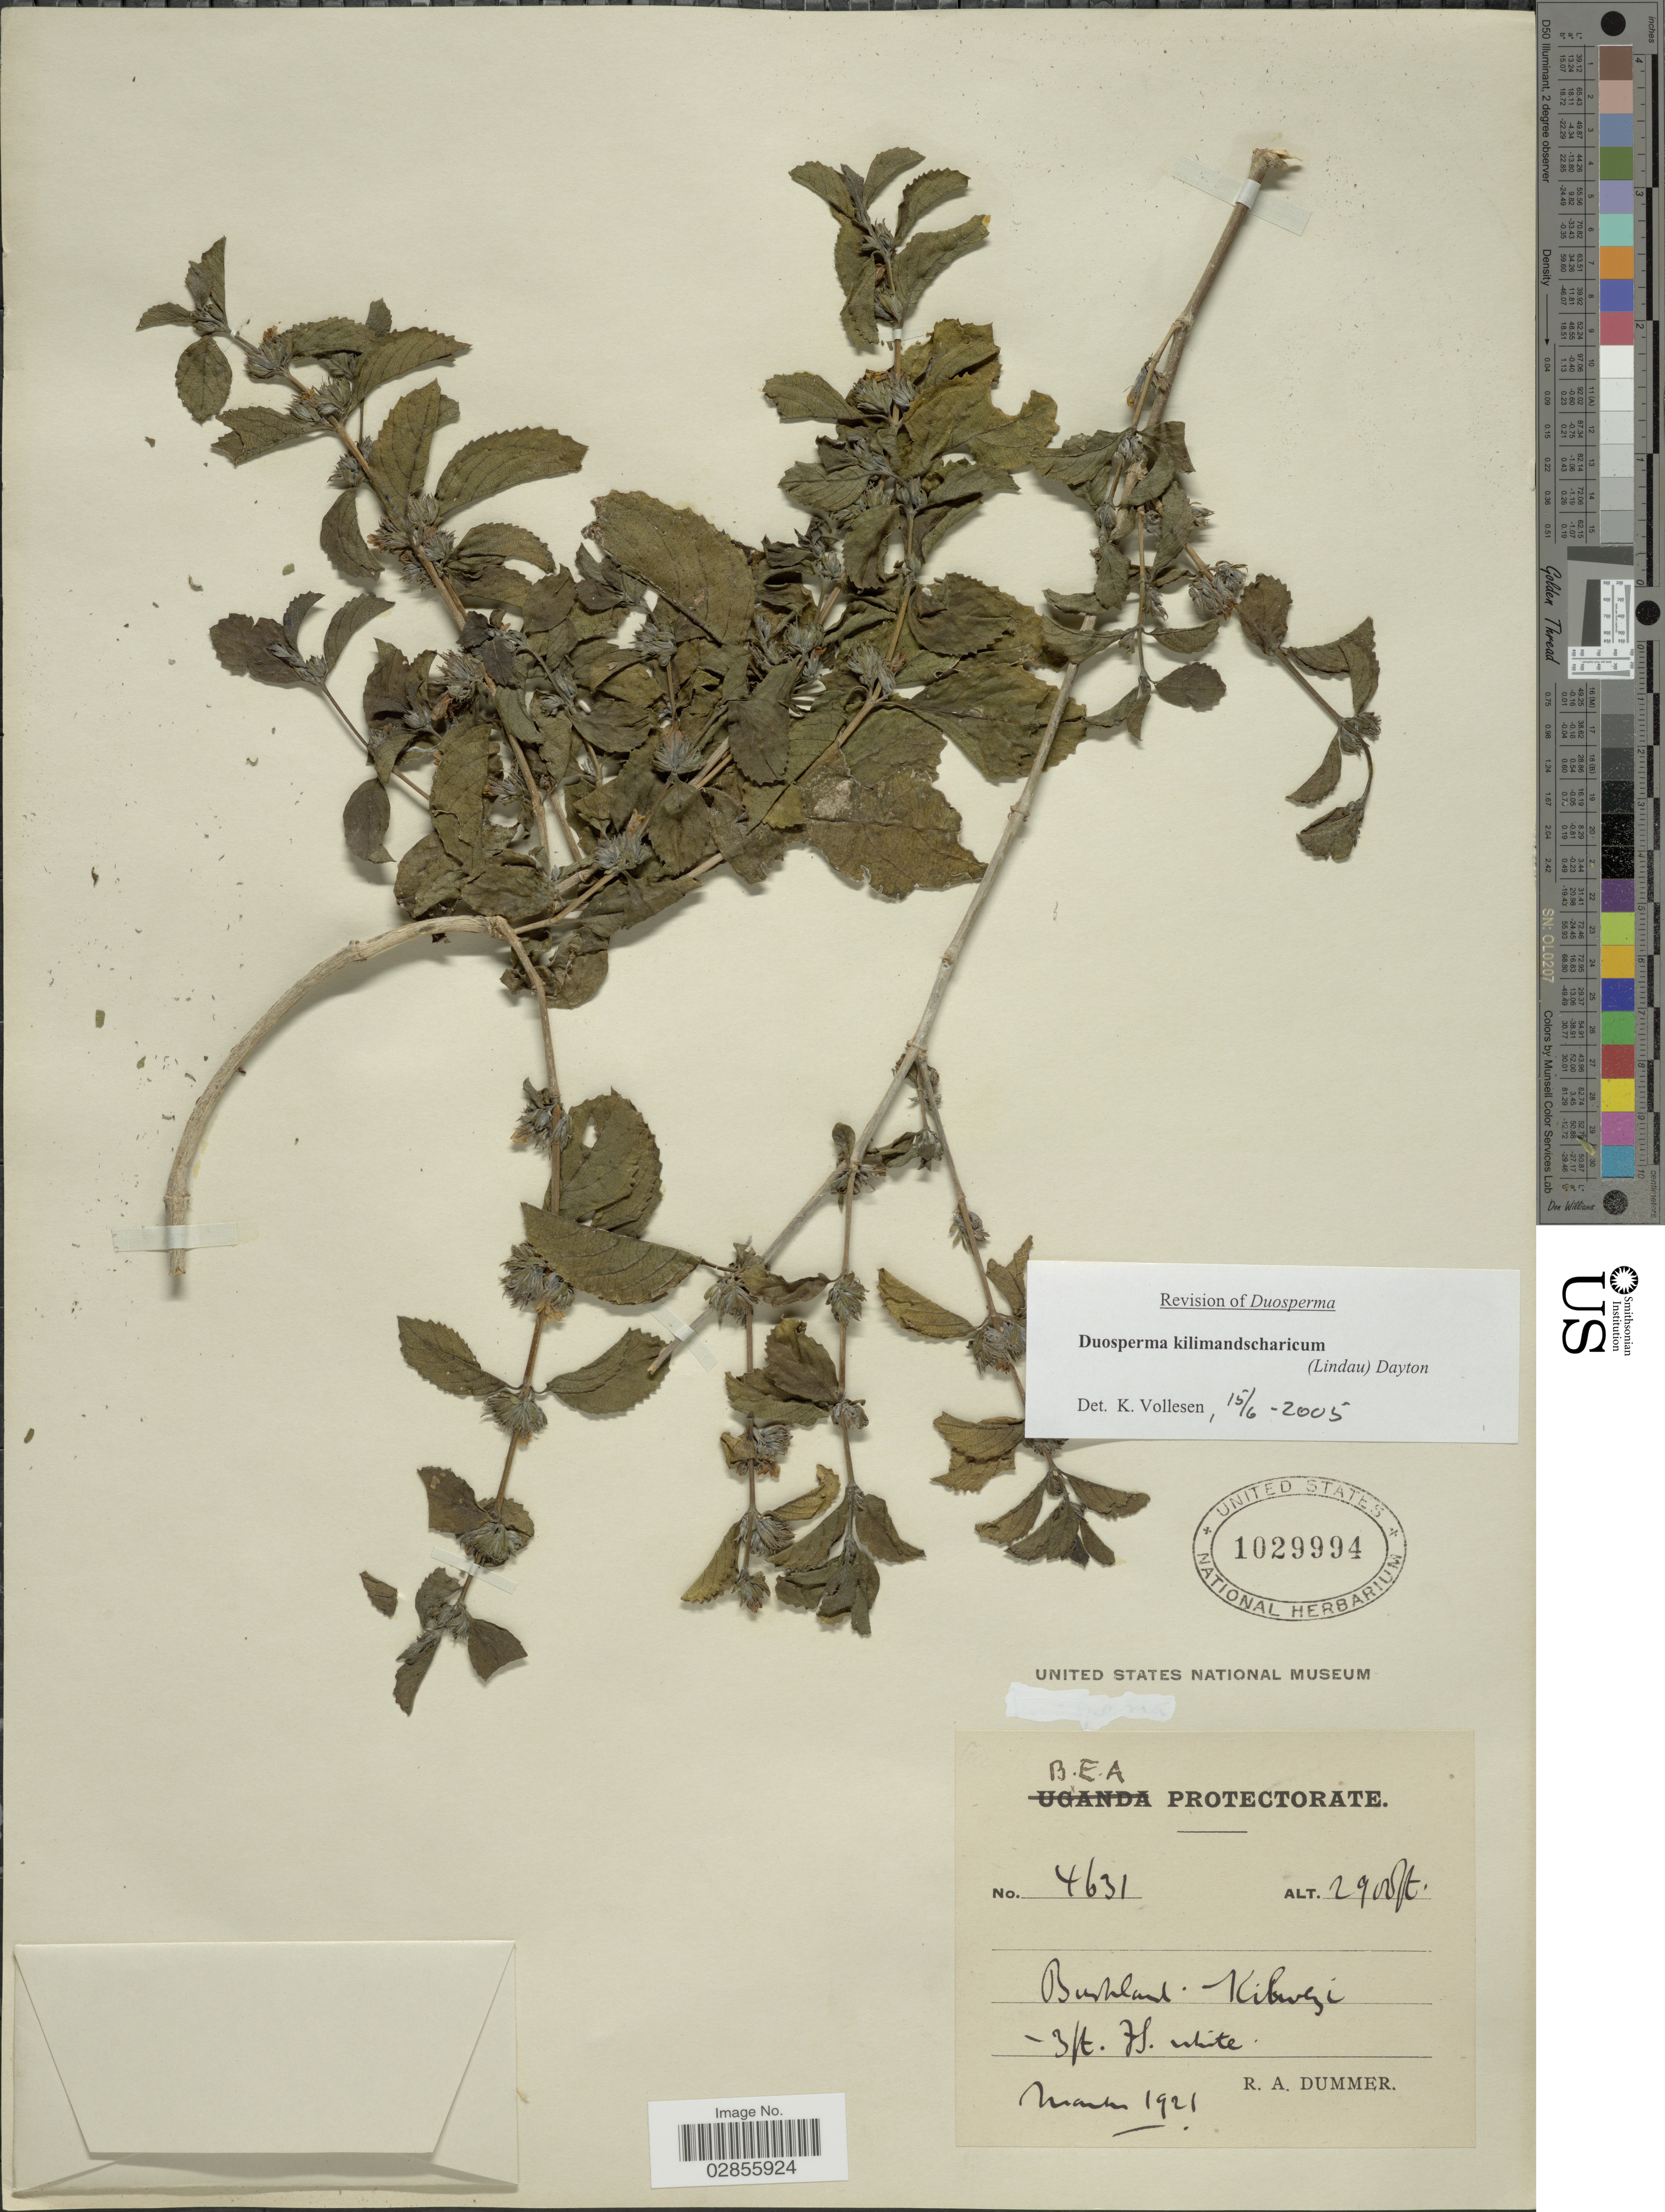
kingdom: Plantae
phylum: Tracheophyta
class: Magnoliopsida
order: Lamiales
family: Acanthaceae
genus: Duosperma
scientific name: Duosperma kilimandscharicum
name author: (C.B. Clarke) Dayton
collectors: R. A. Dümmer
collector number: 4631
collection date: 1921-03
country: Kenya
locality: B. E. A. Bushland, Kibwezi.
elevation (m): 884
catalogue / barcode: US 1029994